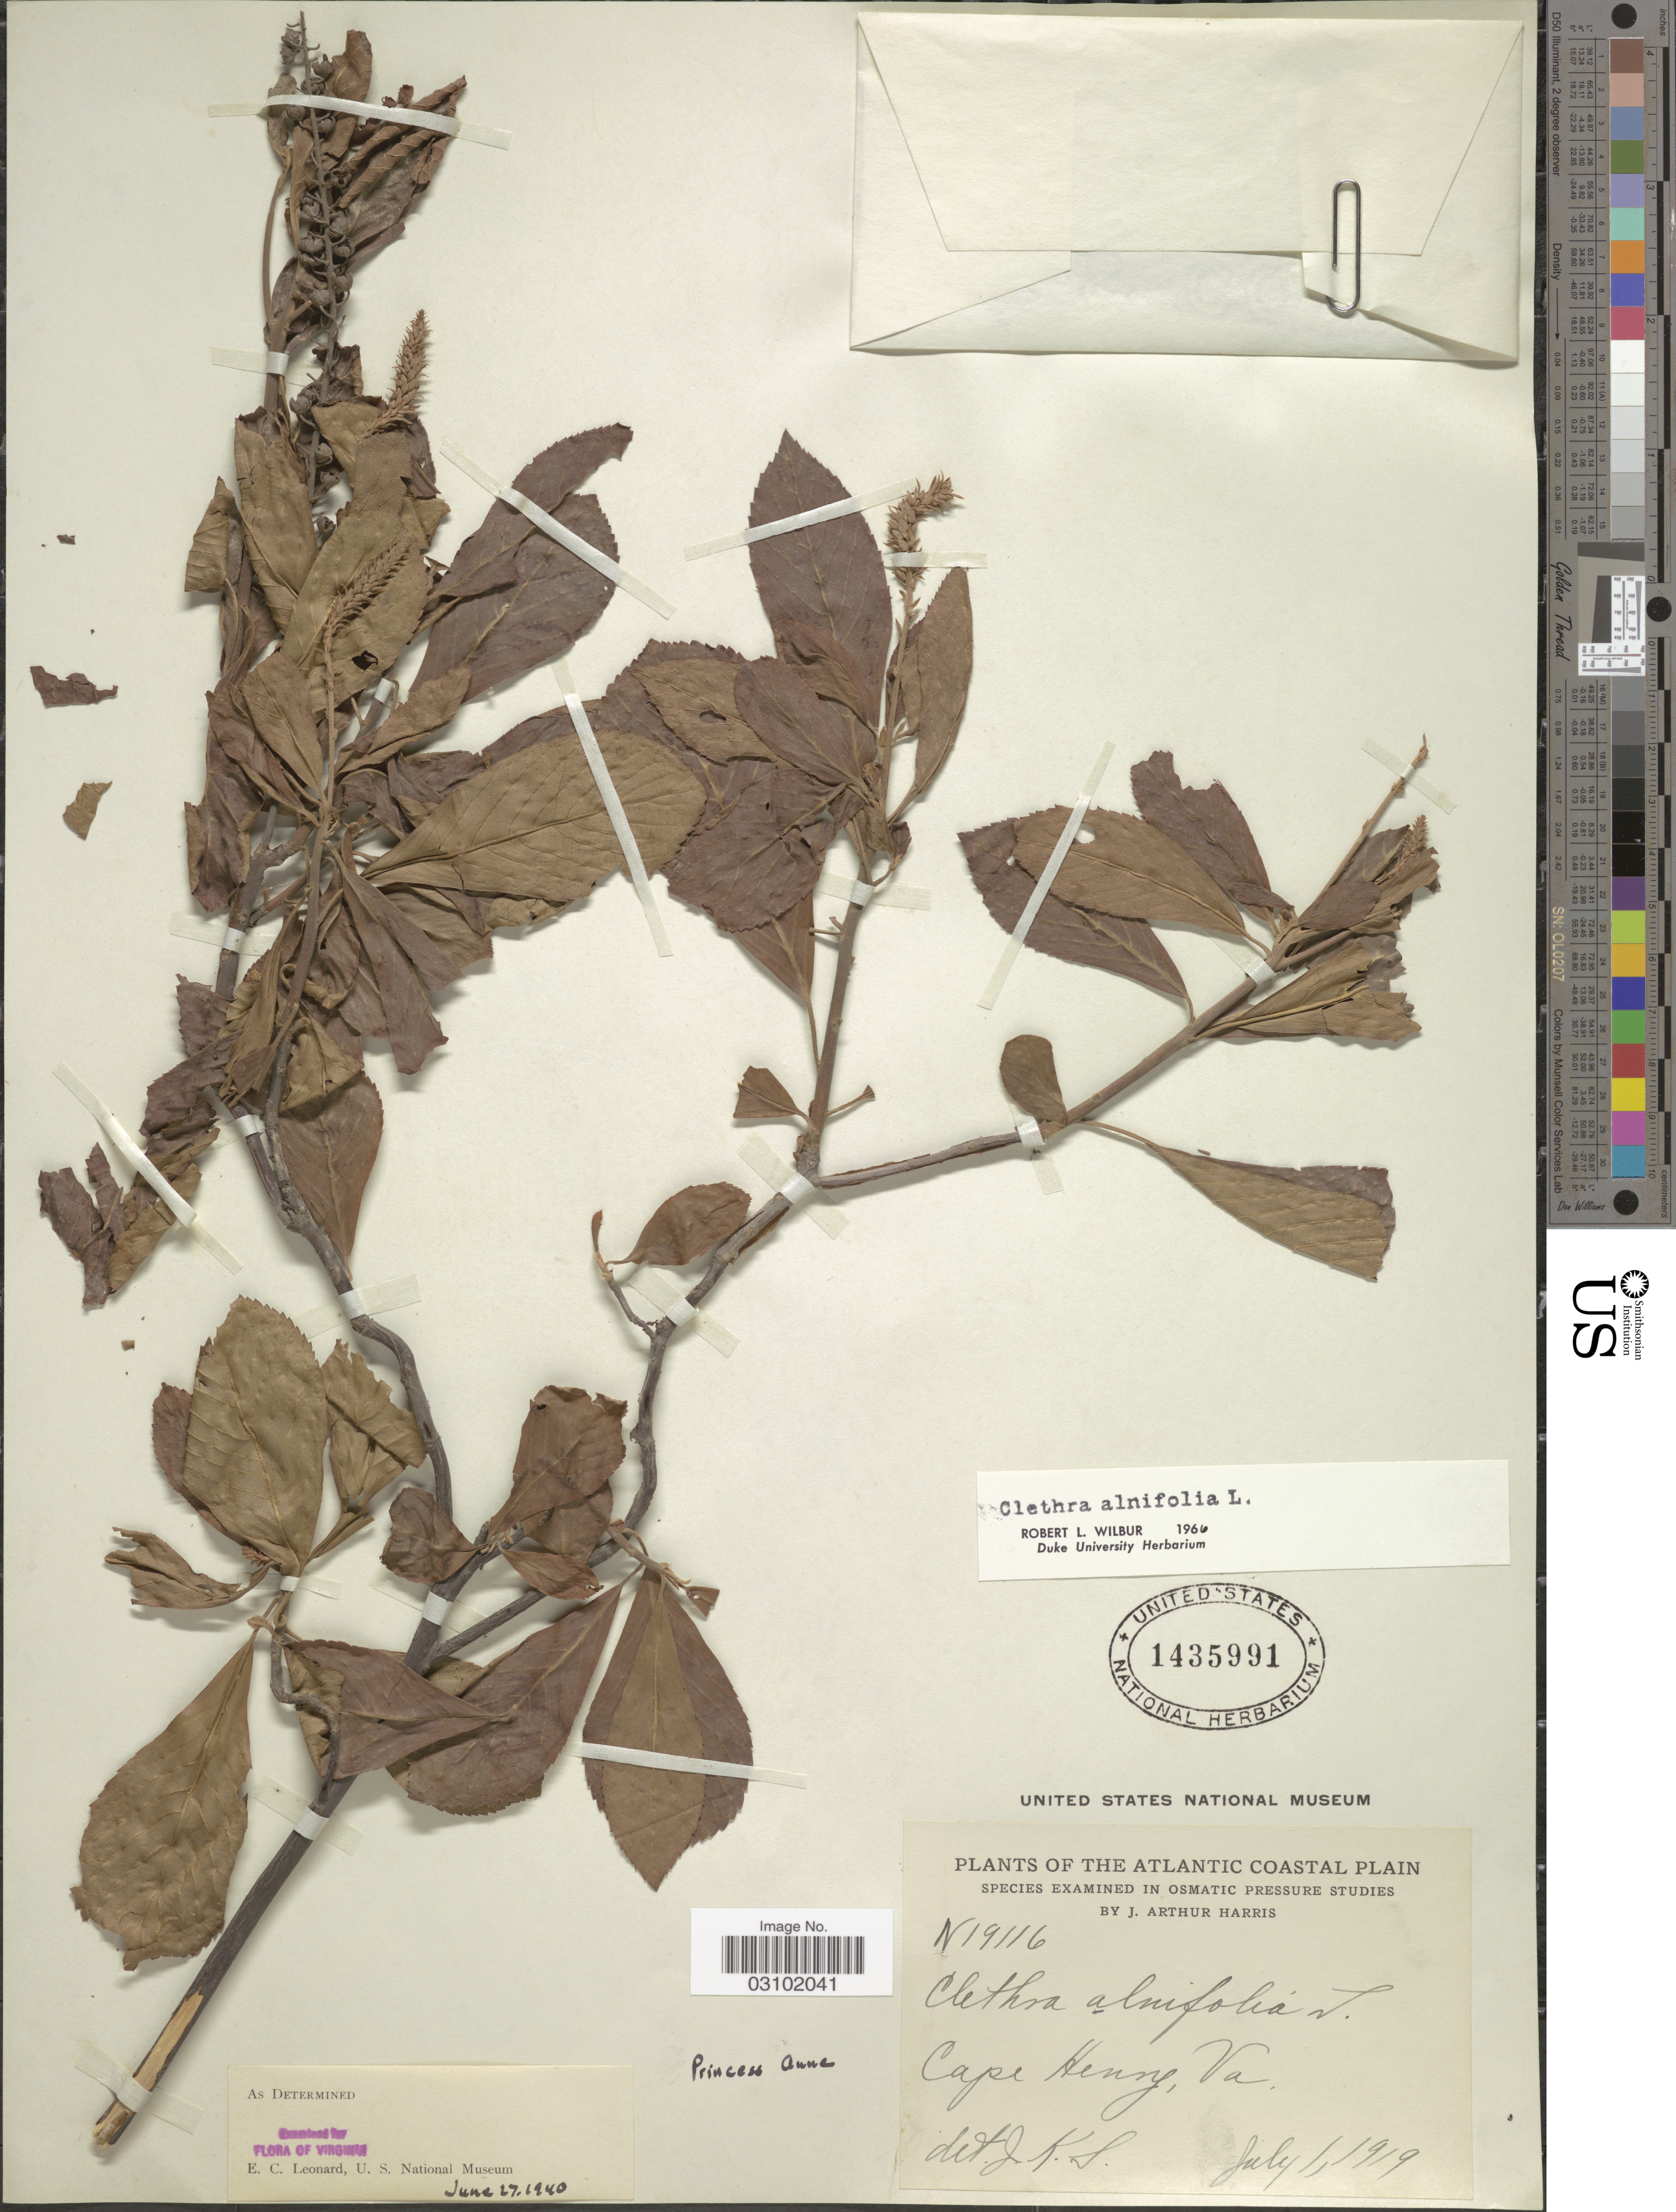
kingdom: Plantae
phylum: Tracheophyta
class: Magnoliopsida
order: Ericales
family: Clethraceae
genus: Clethra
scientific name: Clethra alnifolia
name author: L.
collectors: J. A. Harris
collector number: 19116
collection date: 1919-07-01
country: United States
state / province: Virginia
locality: The Atlantic Coastal Plains. Cape Henry. Princess Anne.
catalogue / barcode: US 1435991